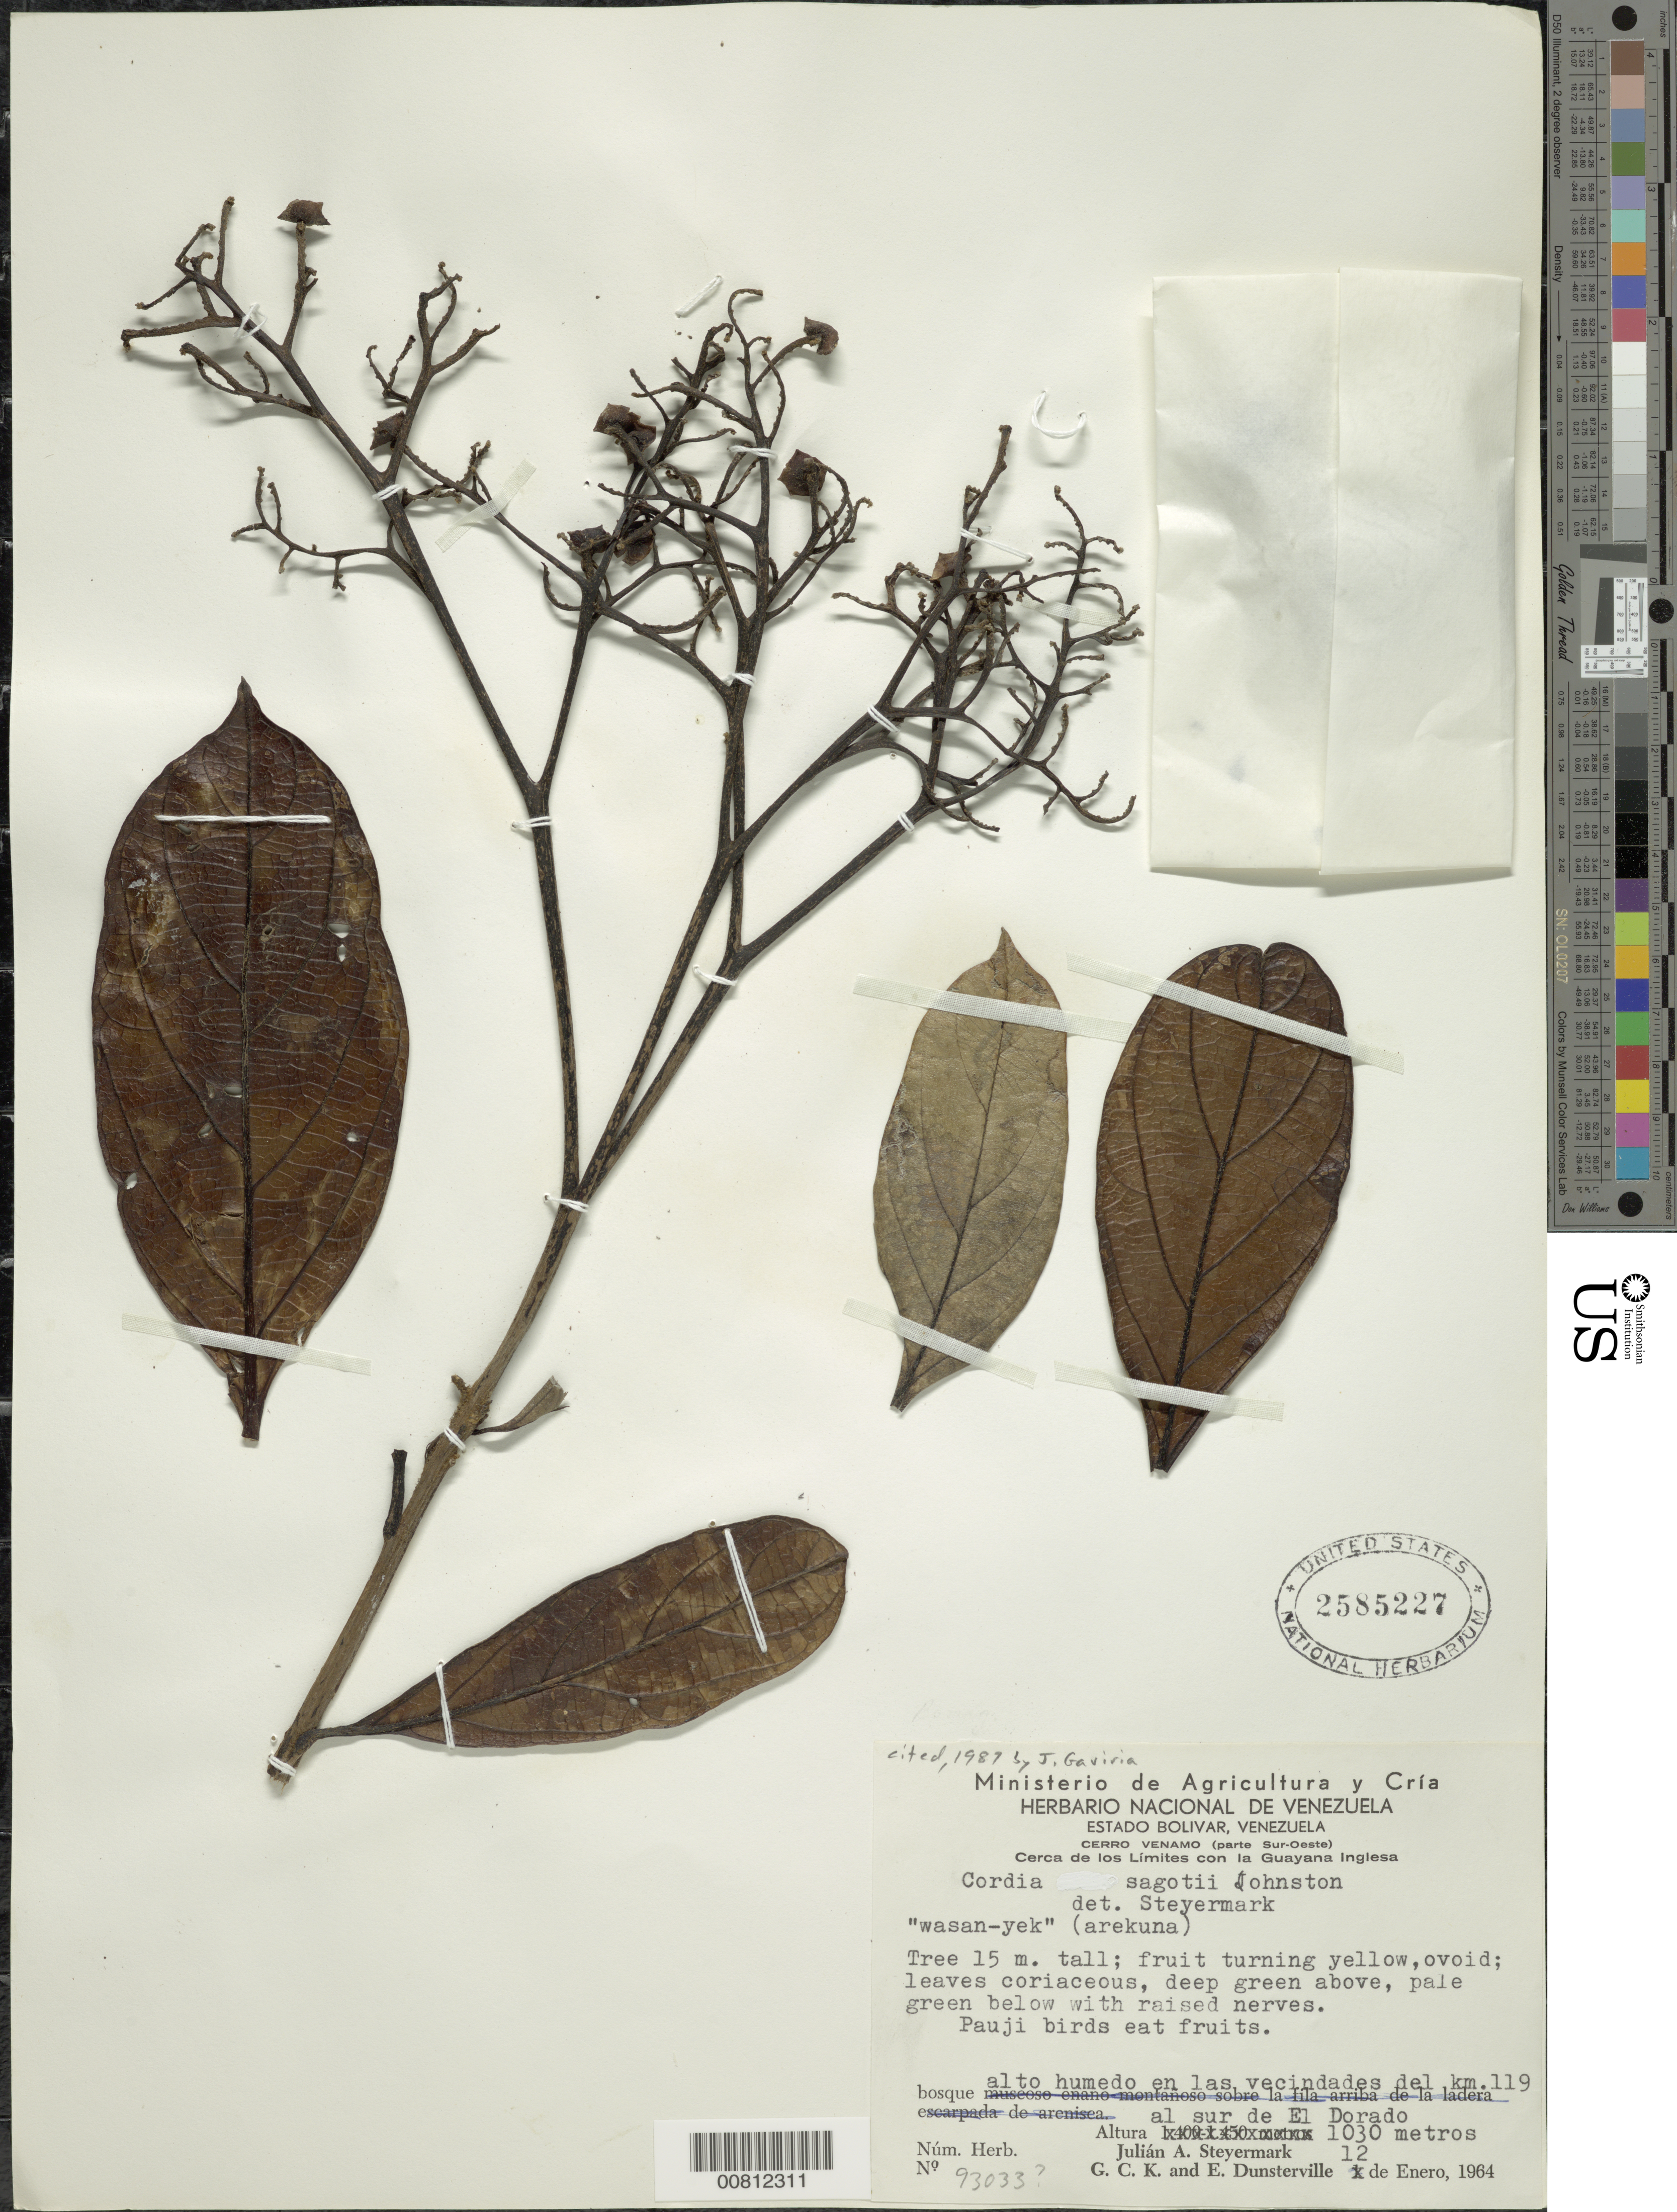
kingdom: Plantae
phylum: Tracheophyta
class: Magnoliopsida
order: Boraginales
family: Cordiaceae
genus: Cordia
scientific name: Cordia sagotii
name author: I.M. Johnst.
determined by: Gaviria, J. C.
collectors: J. Steyermark, G. C. K. Dunsterville & E. Dunsterville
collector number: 93033 ?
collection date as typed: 12-Jan-64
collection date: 1964-01-12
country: Venezuela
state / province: Bolívar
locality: El Dorado, S of; km 119 vic.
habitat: Bosque alto húmedo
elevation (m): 1030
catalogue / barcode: US 2585227